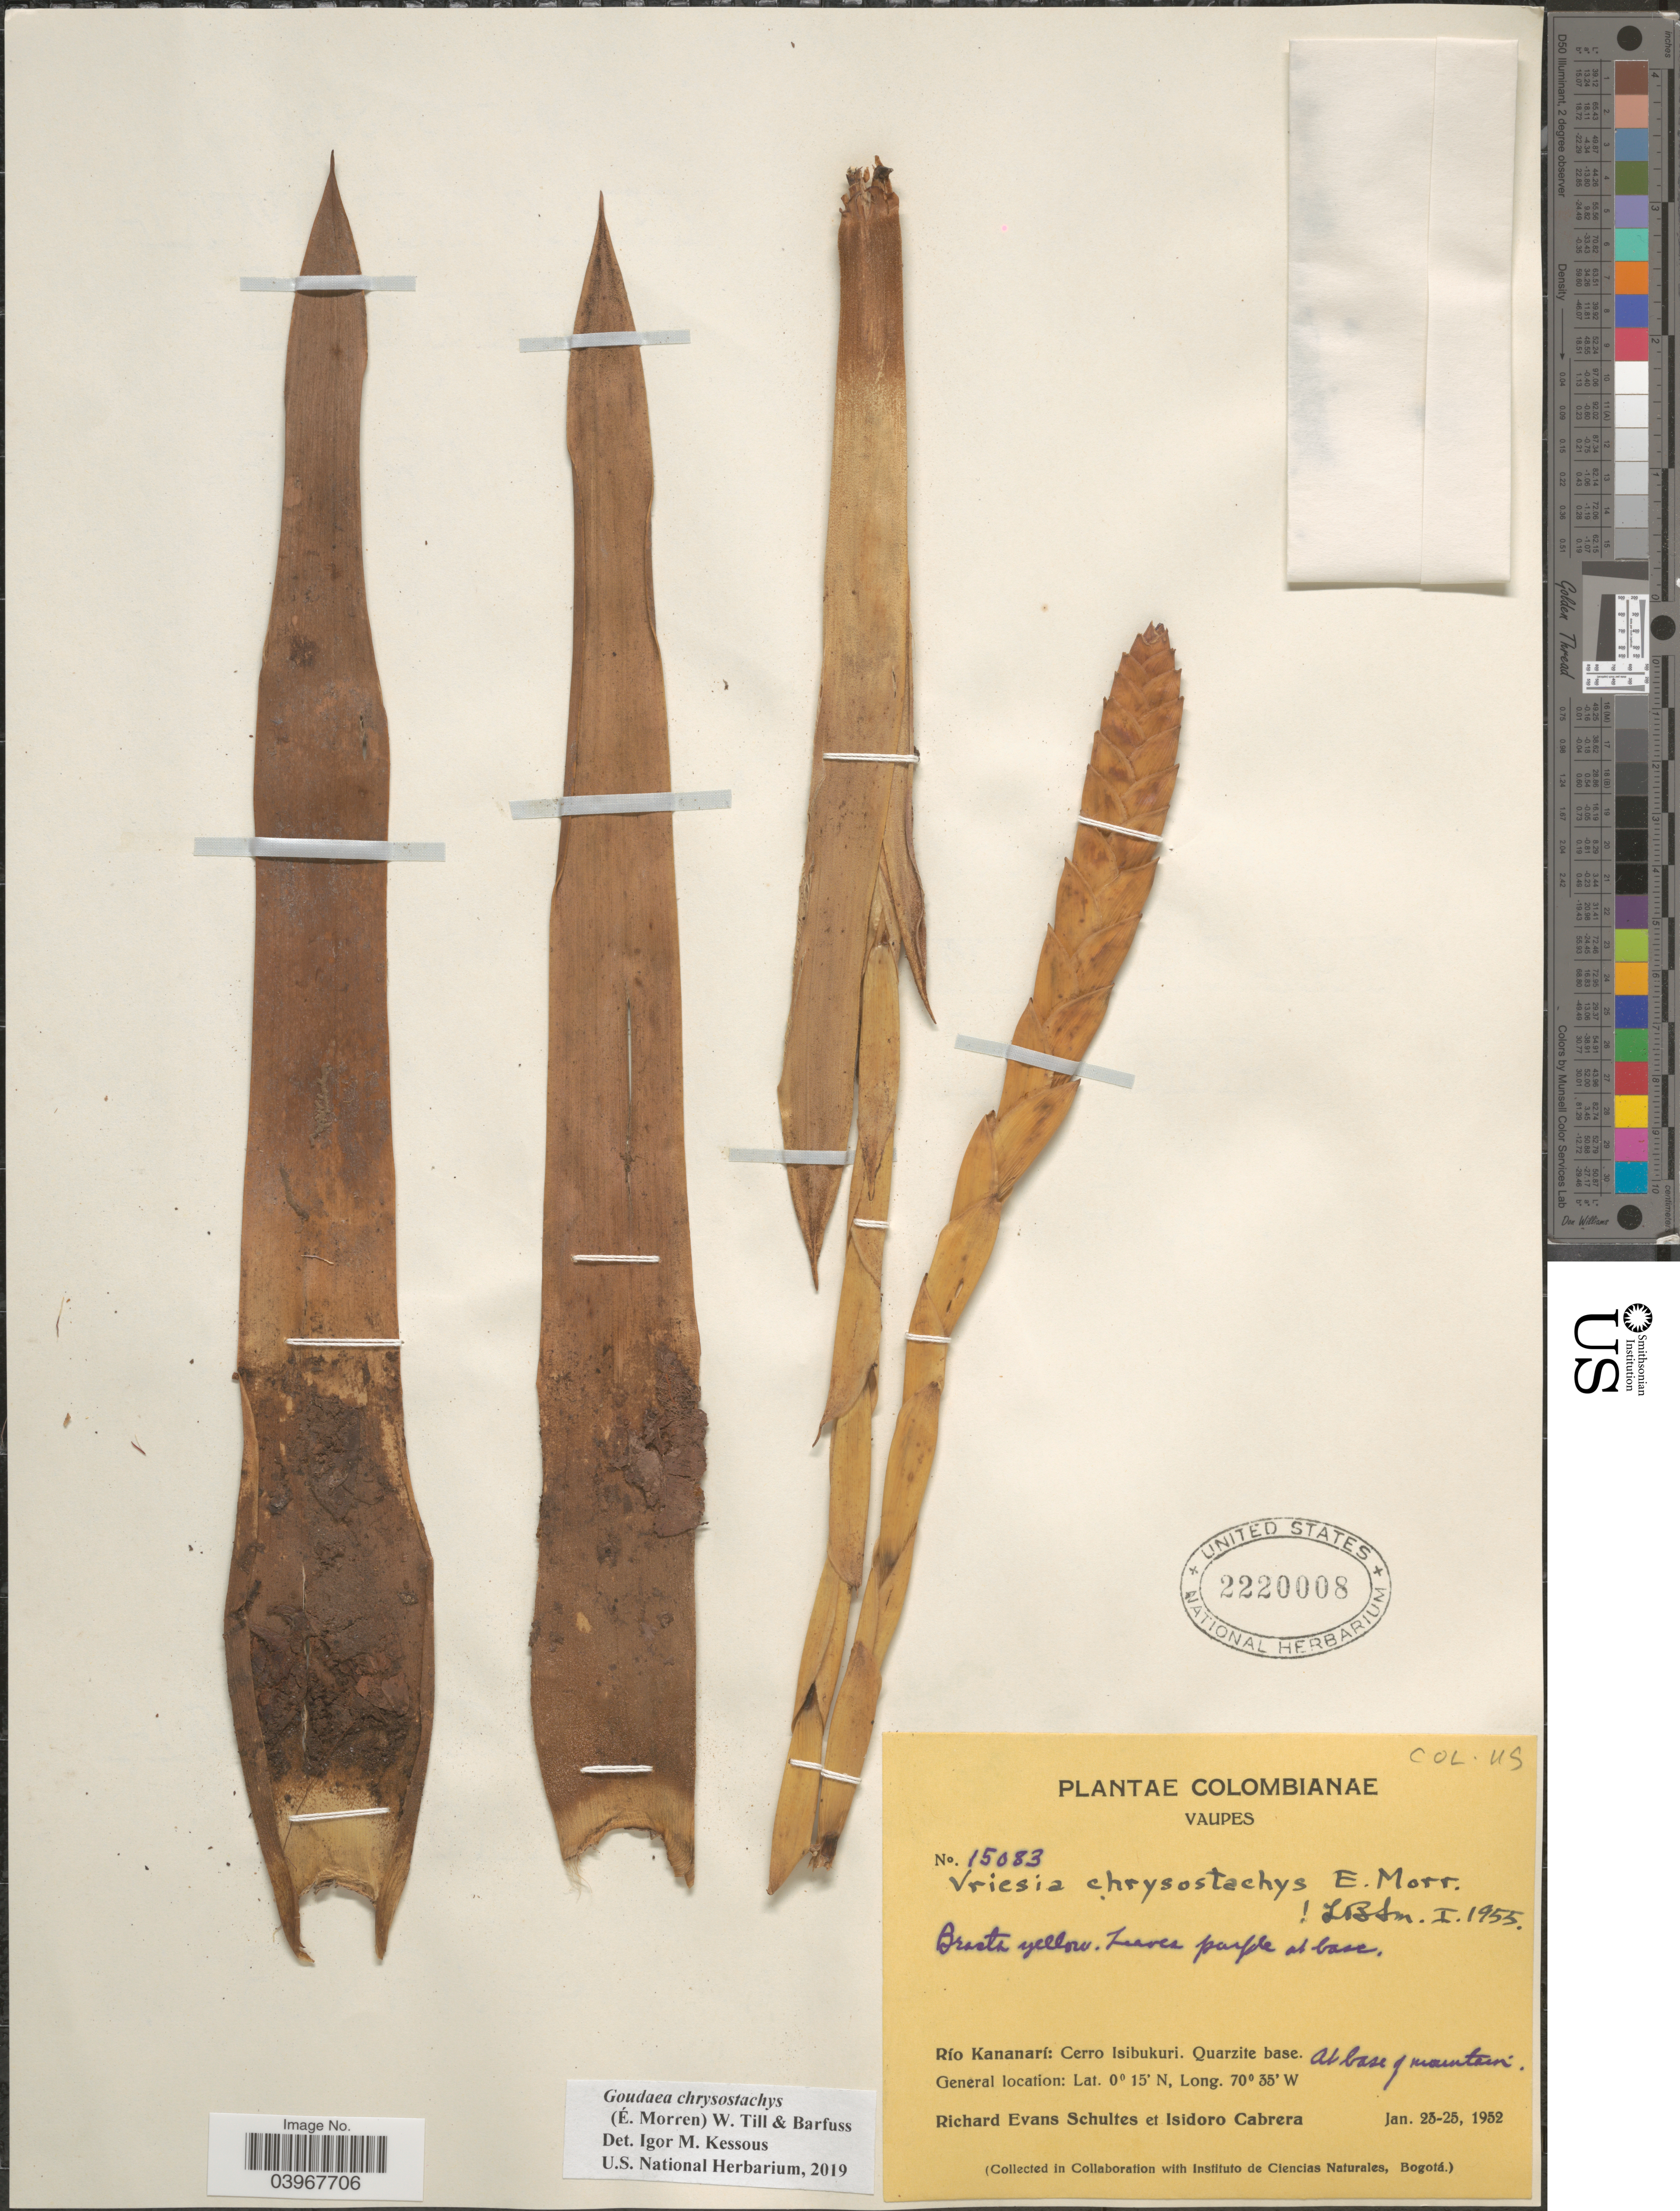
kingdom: Plantae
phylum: Tracheophyta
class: Liliopsida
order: Poales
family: Bromeliaceae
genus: Goudaea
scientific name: Goudaea chrysostachys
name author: (É. Morren) W. Till & Barfuss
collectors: R. E. Schultes & I. Cabrera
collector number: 15083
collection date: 1952-01-23/1952-01-25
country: Colombia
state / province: Vaupés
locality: Río Kananarí: Cerro Isibukuri. Quarzite base. At base of mountain.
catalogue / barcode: US 2220008